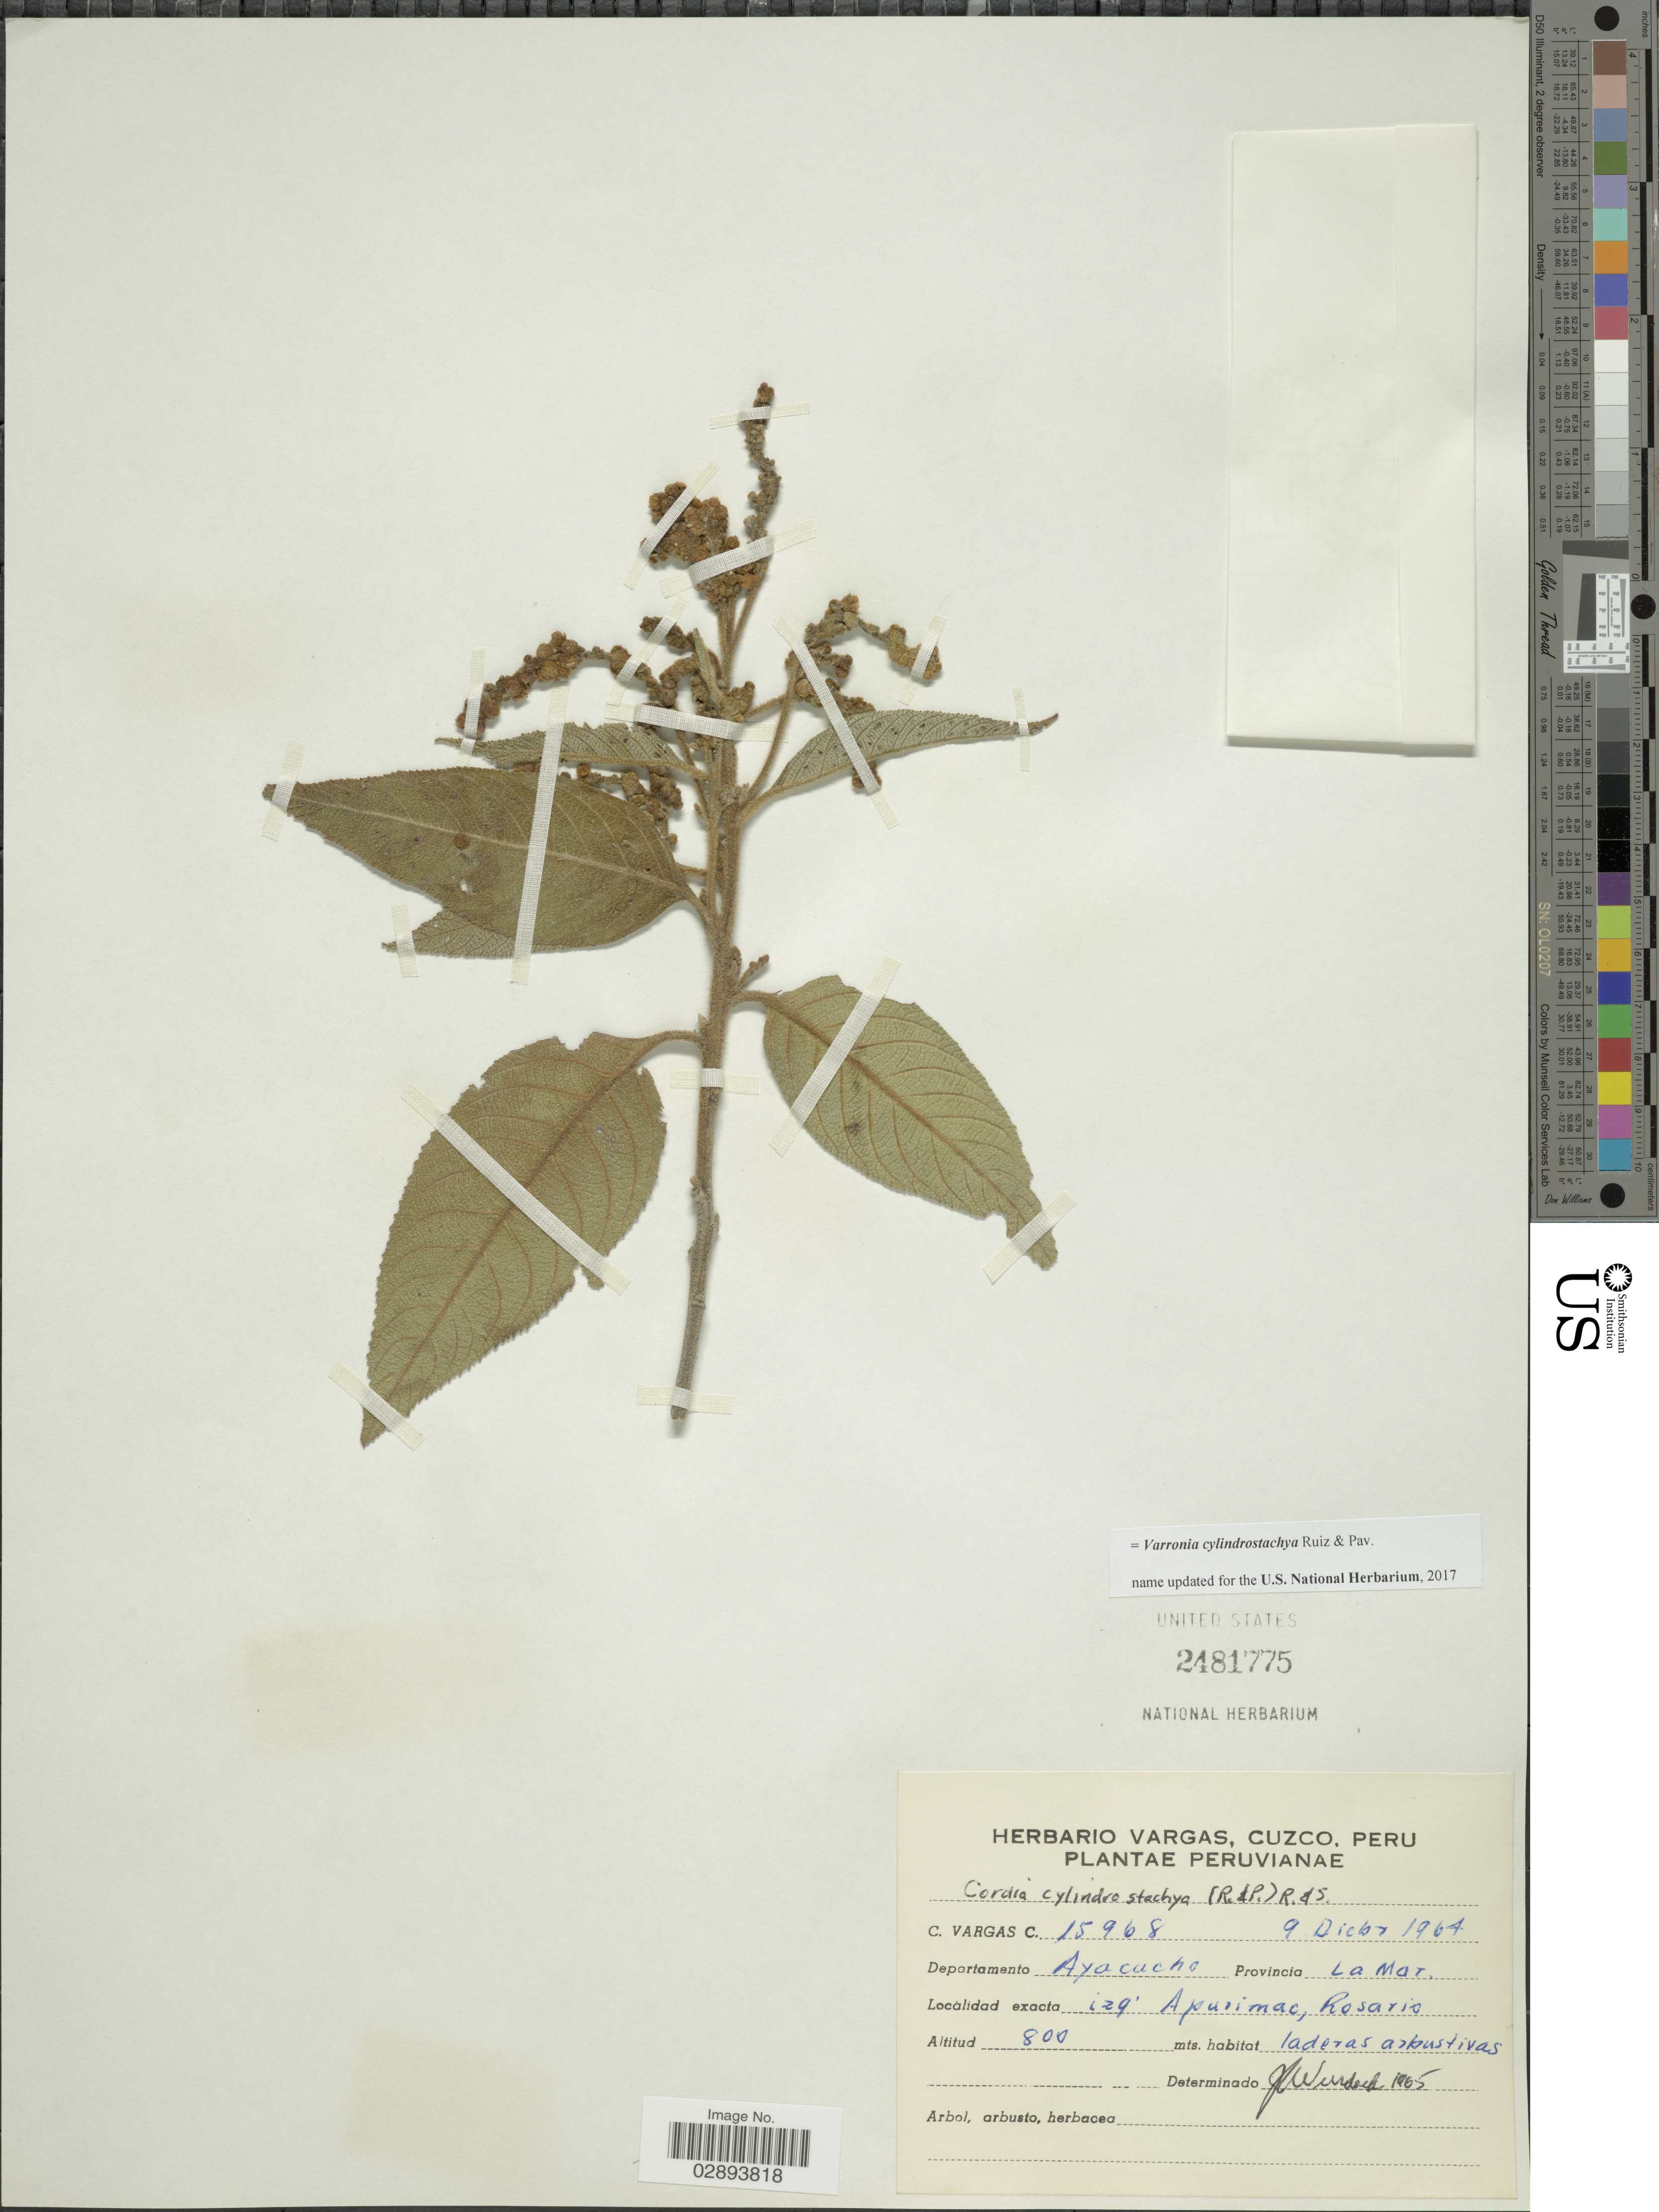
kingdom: Plantae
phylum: Tracheophyta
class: Magnoliopsida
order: Boraginales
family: Cordiaceae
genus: Varronia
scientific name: Varronia cylindrostachya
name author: Ruiz & Pav.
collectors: C. Vargas Calderón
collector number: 15968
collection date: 1964-12-09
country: Peru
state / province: Ayacucho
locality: Departamento Ayacucho, Provincia La Mar, izq' Apurimac, Rosario.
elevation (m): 800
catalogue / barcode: US 2481775